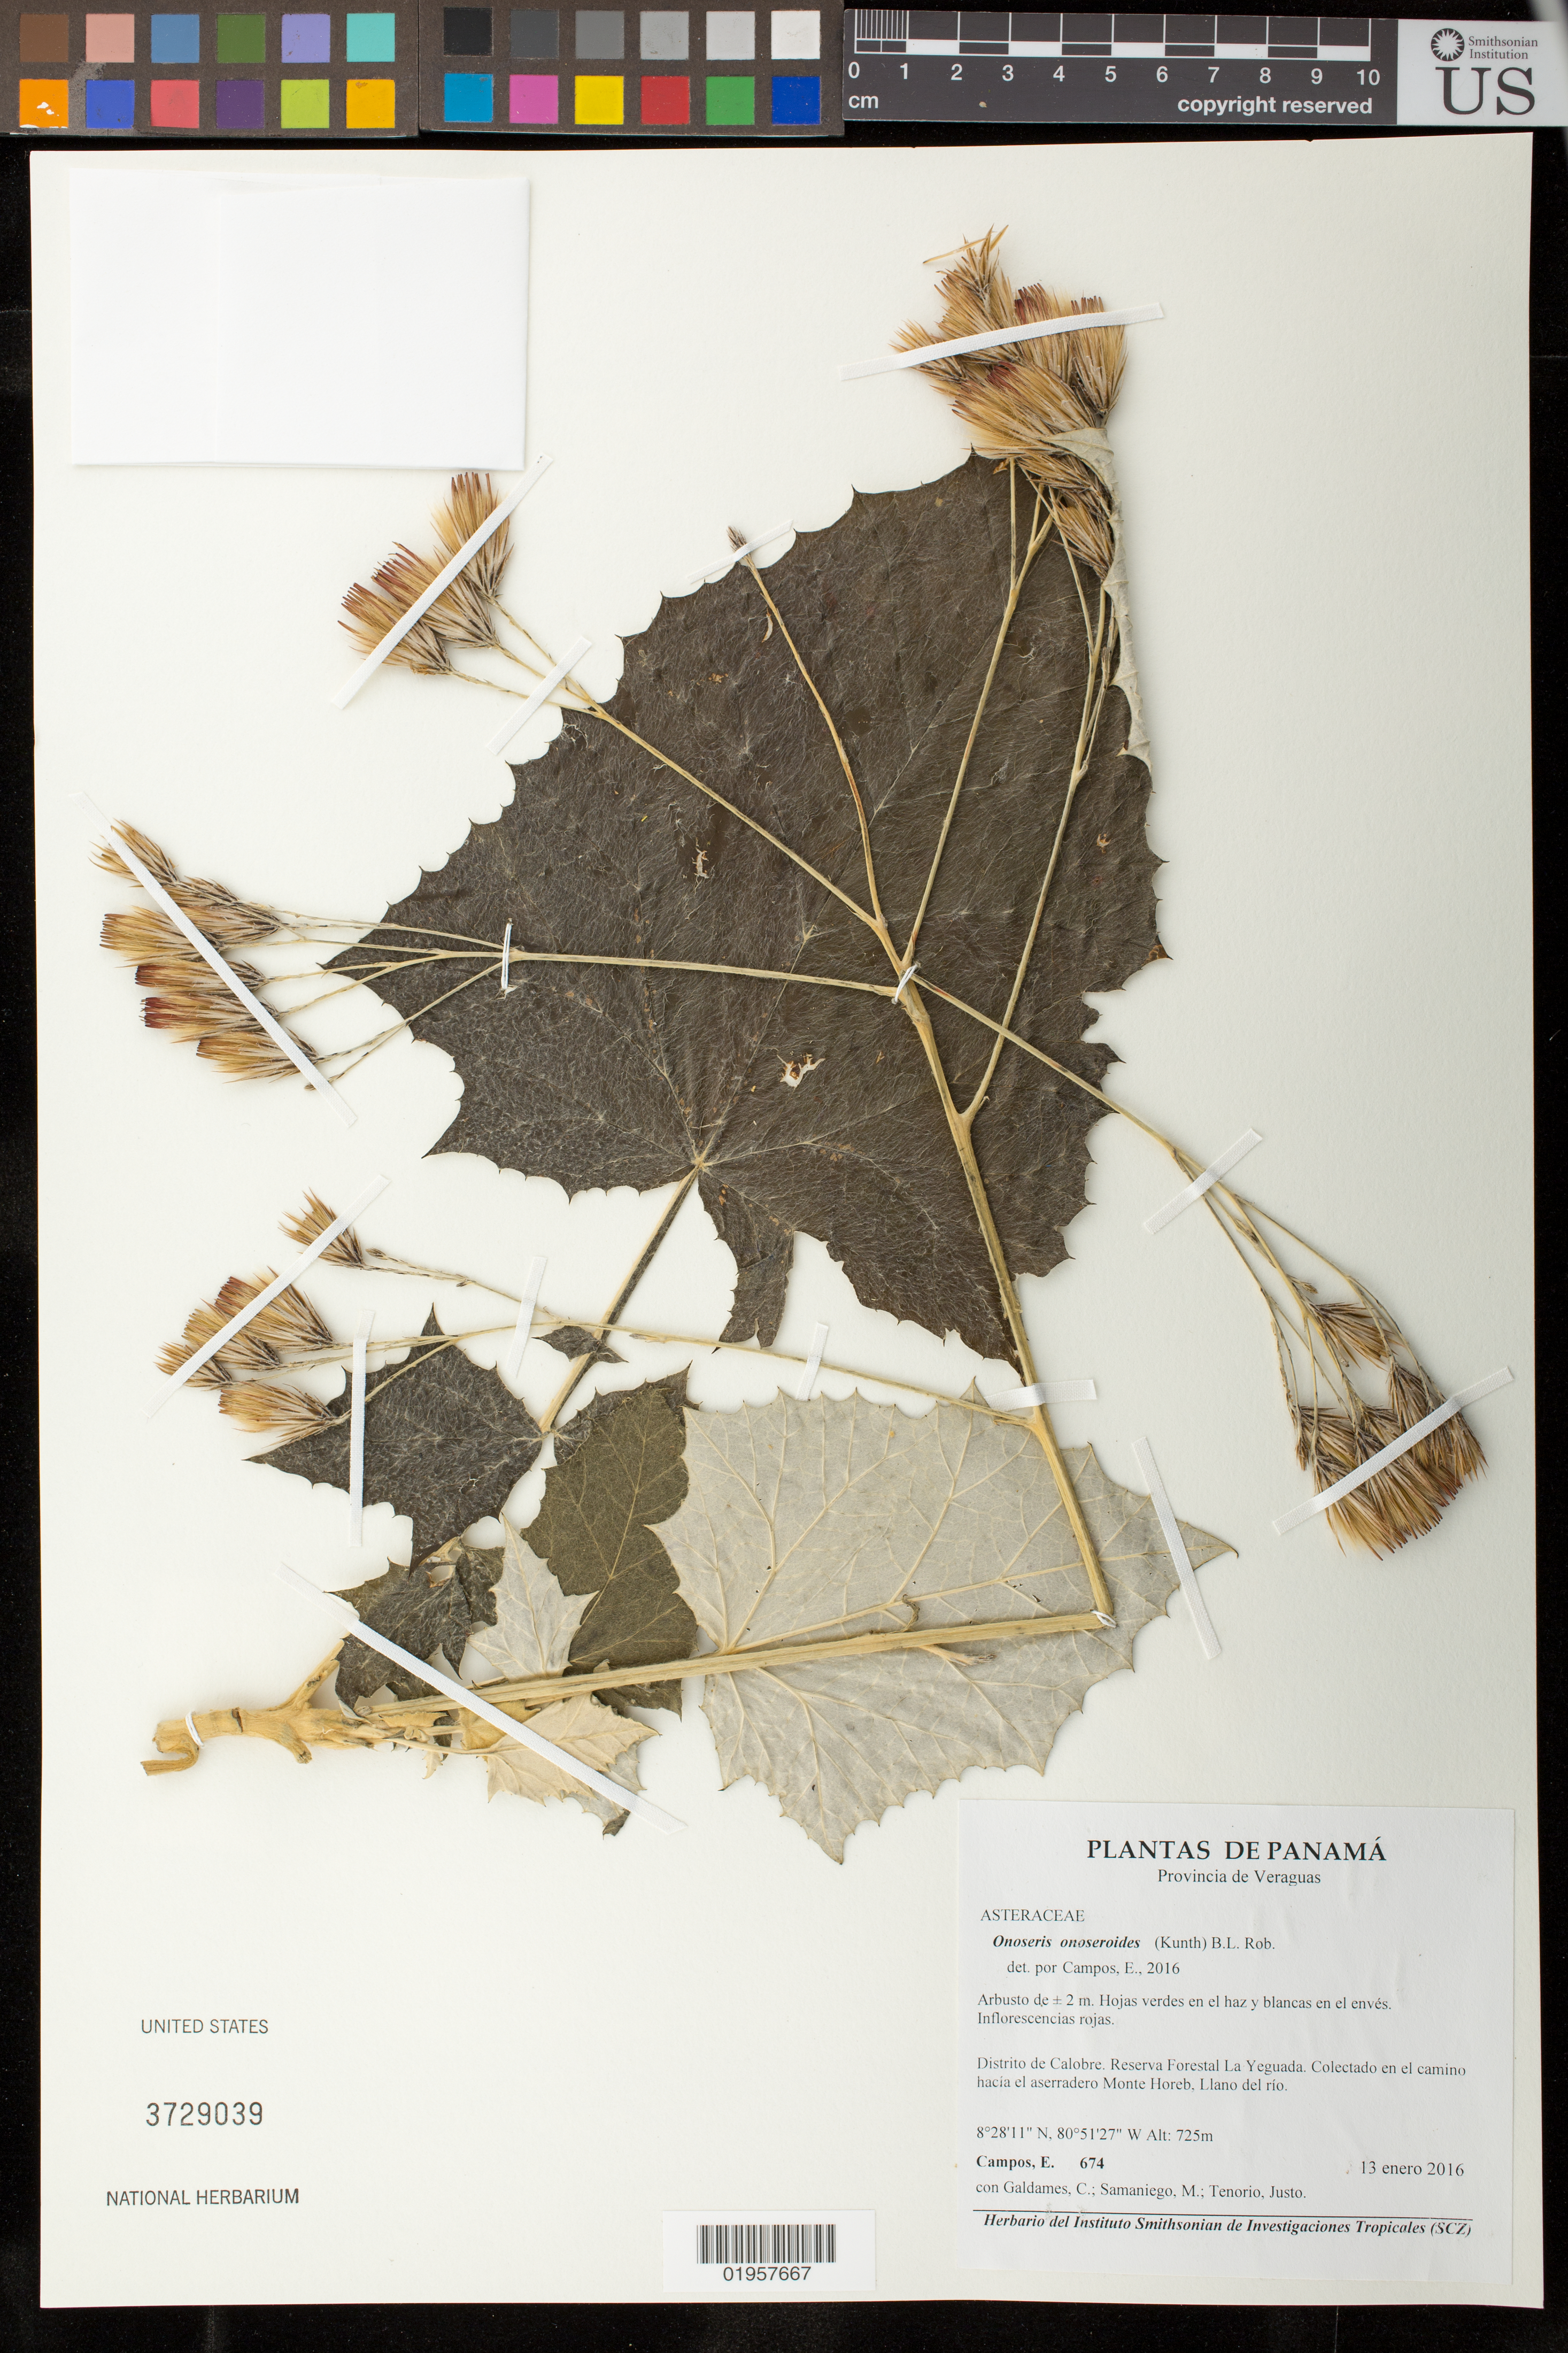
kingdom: Plantae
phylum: Tracheophyta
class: Magnoliopsida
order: Asterales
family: Asteraceae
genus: Onoseris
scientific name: Onoseris onoseroides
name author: (Kunth) B.L. Rob.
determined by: Campos, E.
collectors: E. Campos, C. Galdames, M. Samaniego & J. Tenorio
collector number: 674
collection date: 2016-01-13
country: Panama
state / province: Veraguas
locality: Distrito de Calobre. Reserva Forestal La Yeguada. En el camino hacia el aserradero Monte Horeb, Llano del río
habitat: Llano del río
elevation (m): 725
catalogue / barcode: US 3729039